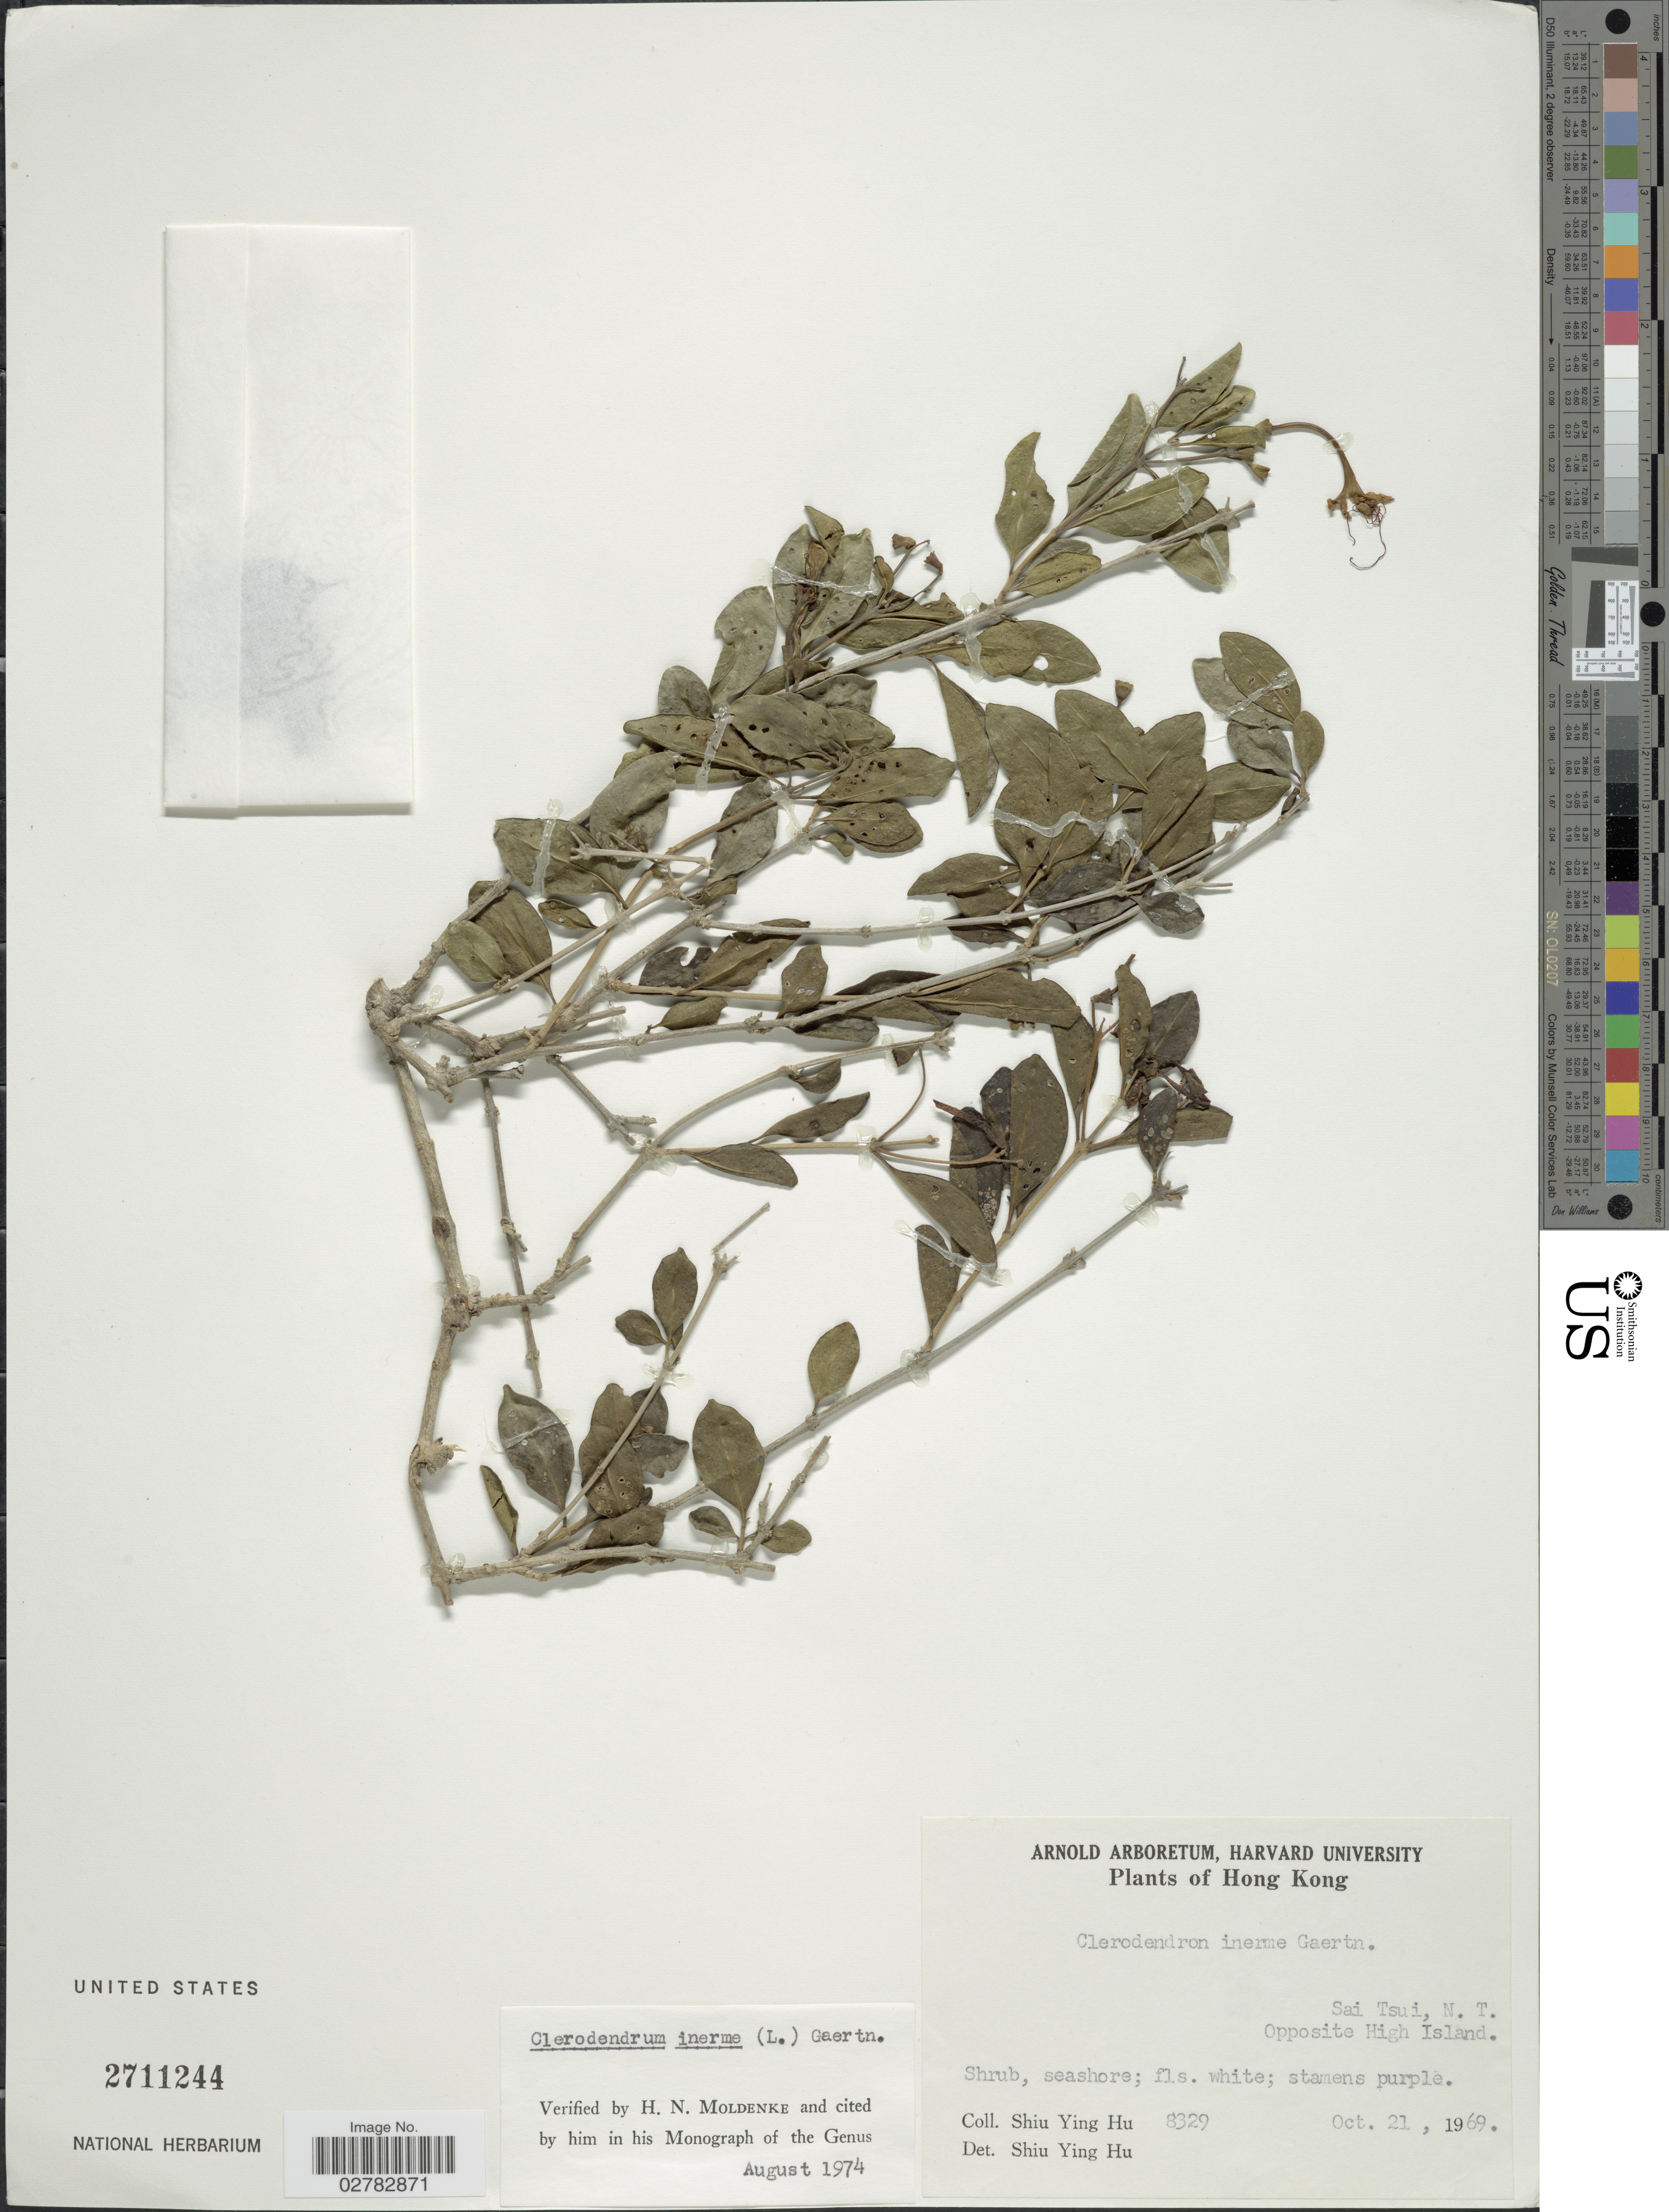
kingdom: Plantae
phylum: Tracheophyta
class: Magnoliopsida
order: Lamiales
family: Lamiaceae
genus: Clerodendrum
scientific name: Clerodendrum inerme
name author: (L.) Gaertn.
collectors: S. Y. Hu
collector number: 8329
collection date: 1969-10-21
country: China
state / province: Hong Kong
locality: Sai Tsui, N.T. Opposite High Island.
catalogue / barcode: US 2711244